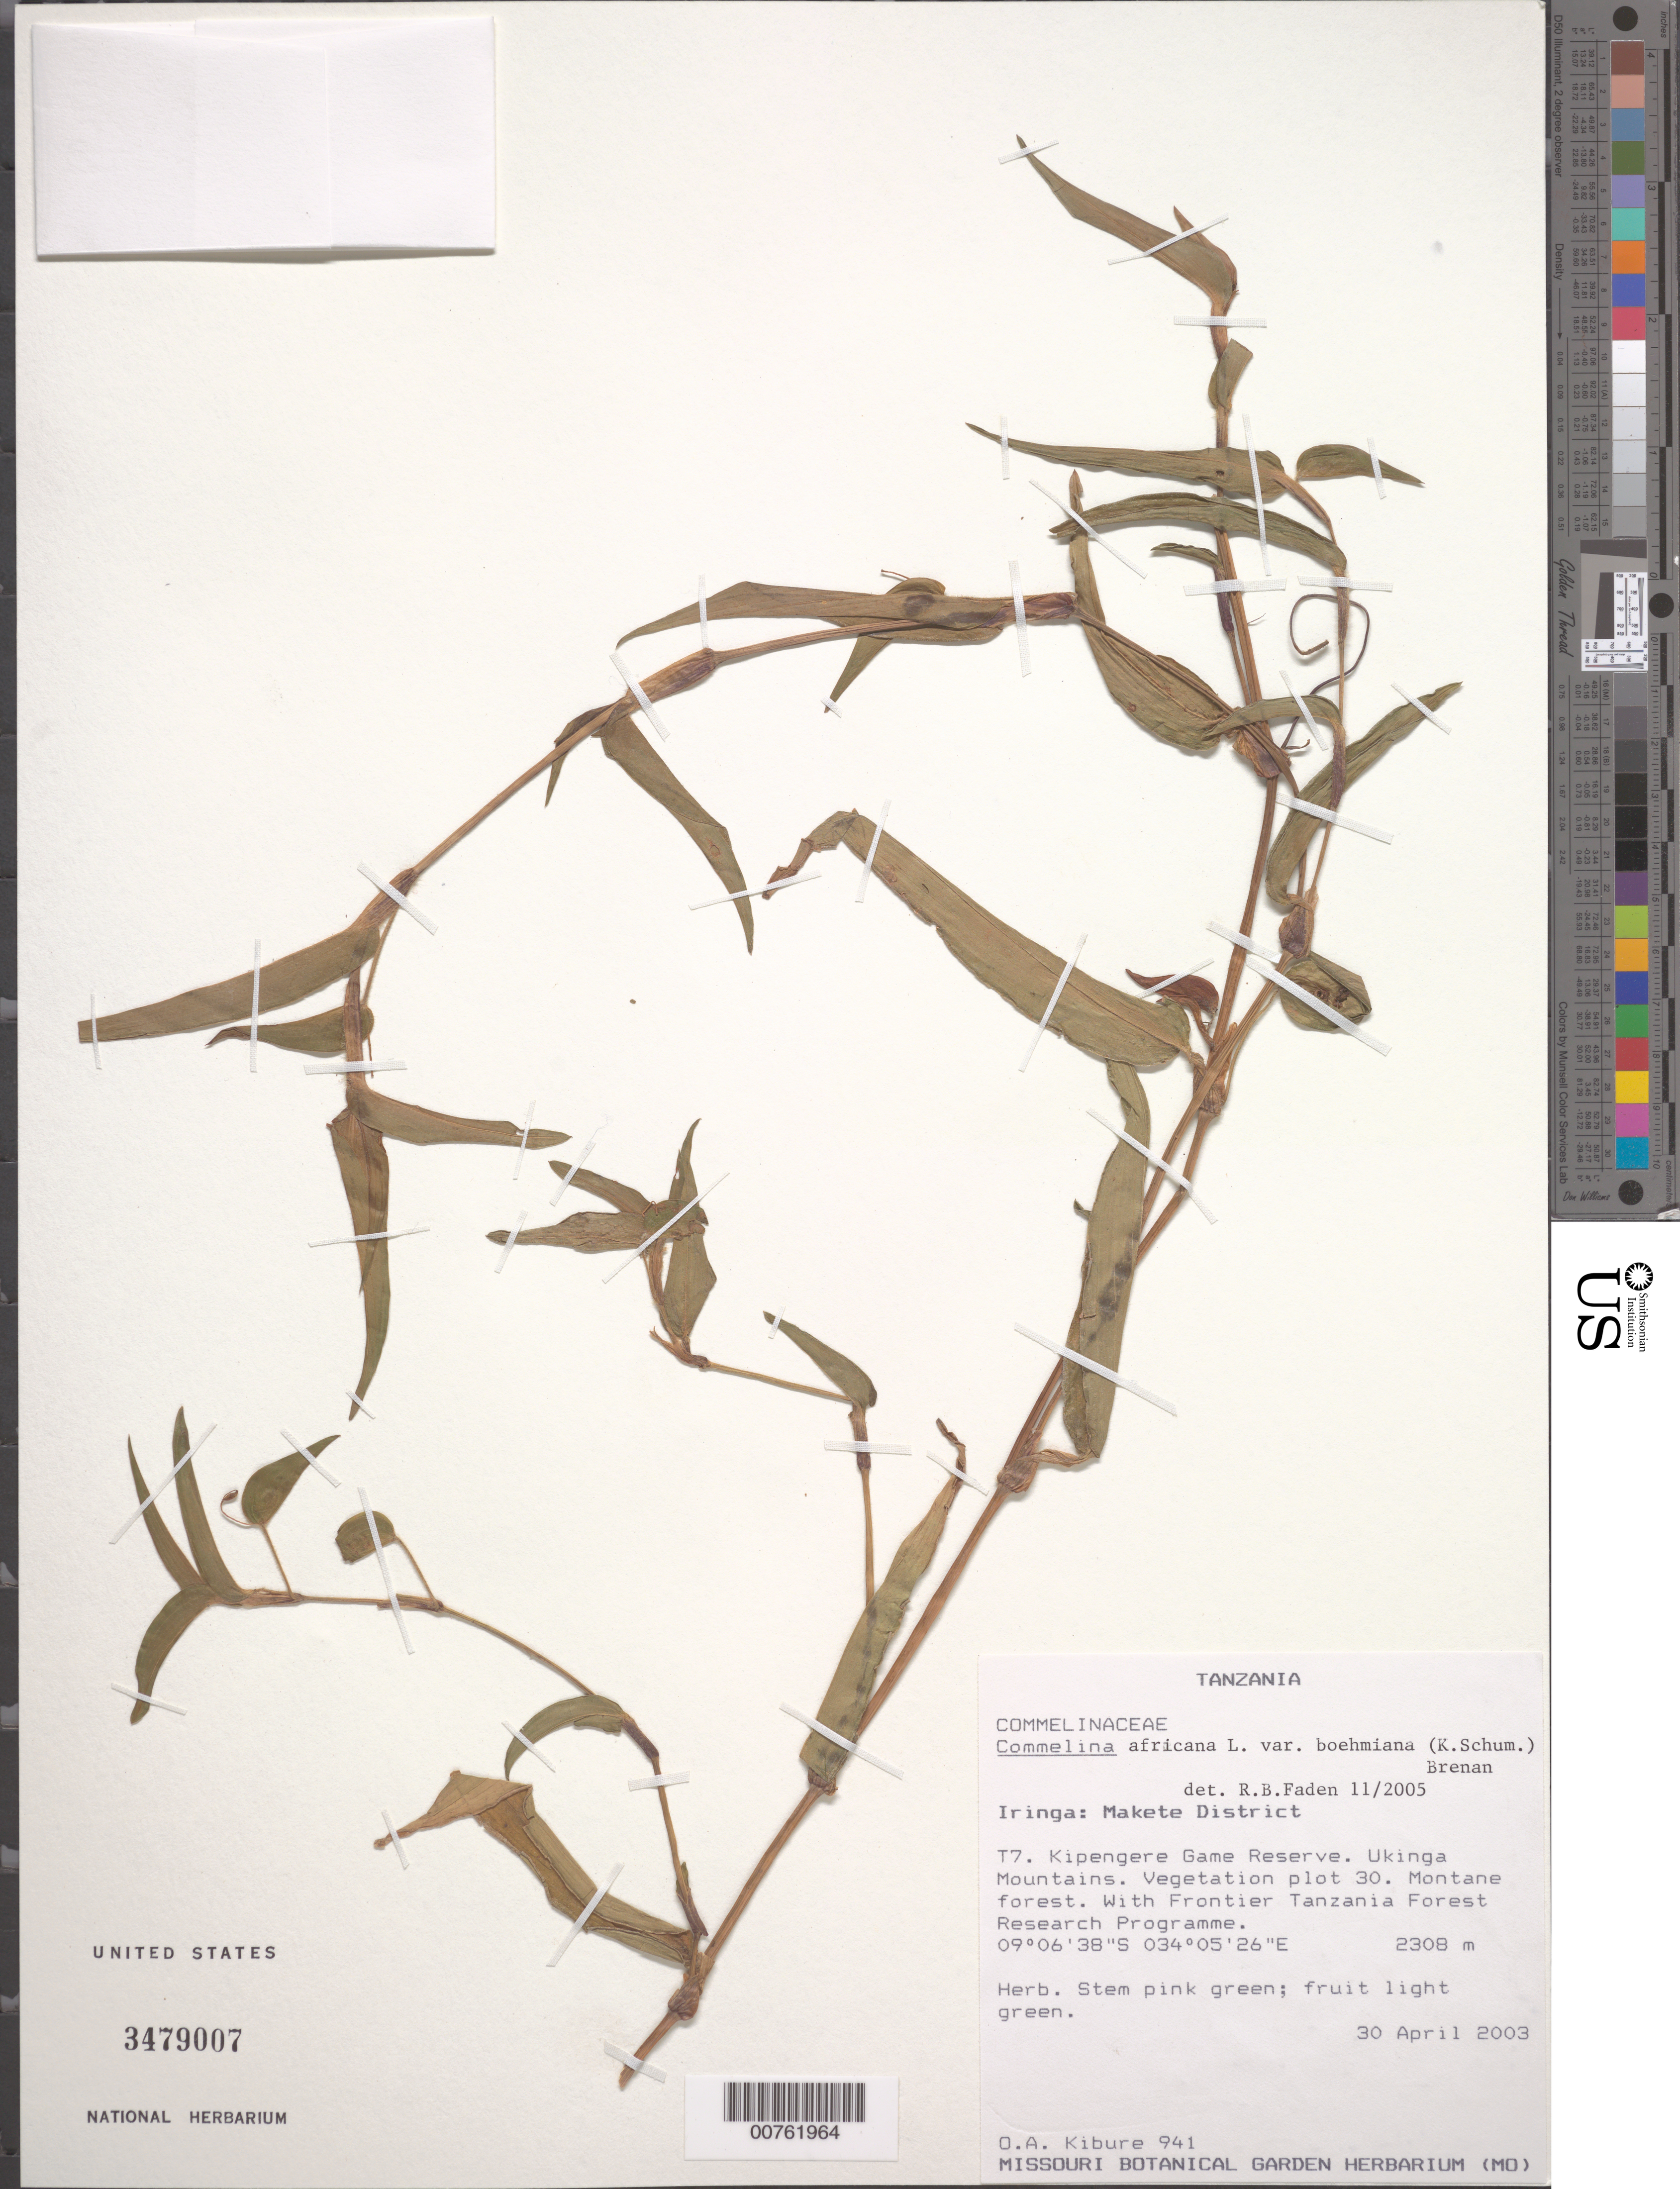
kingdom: Plantae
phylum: Tracheophyta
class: Liliopsida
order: Commelinales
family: Commelinaceae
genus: Commelina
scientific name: Commelina africana var. boehmiana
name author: (K. Schum.) Brenan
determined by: Faden, Robert B., (US), Smithsonian Institution - National Museum of Natural History (UNITED STATES)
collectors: O. Kibure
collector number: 941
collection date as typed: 30 Apr 2003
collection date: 2003-04-30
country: Tanzania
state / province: Iringa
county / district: Makete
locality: T7. Kipengere Game Reserve. Ukinga Mountains. Vegetation plot 30. Montane forest.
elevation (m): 2308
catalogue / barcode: US 3479007